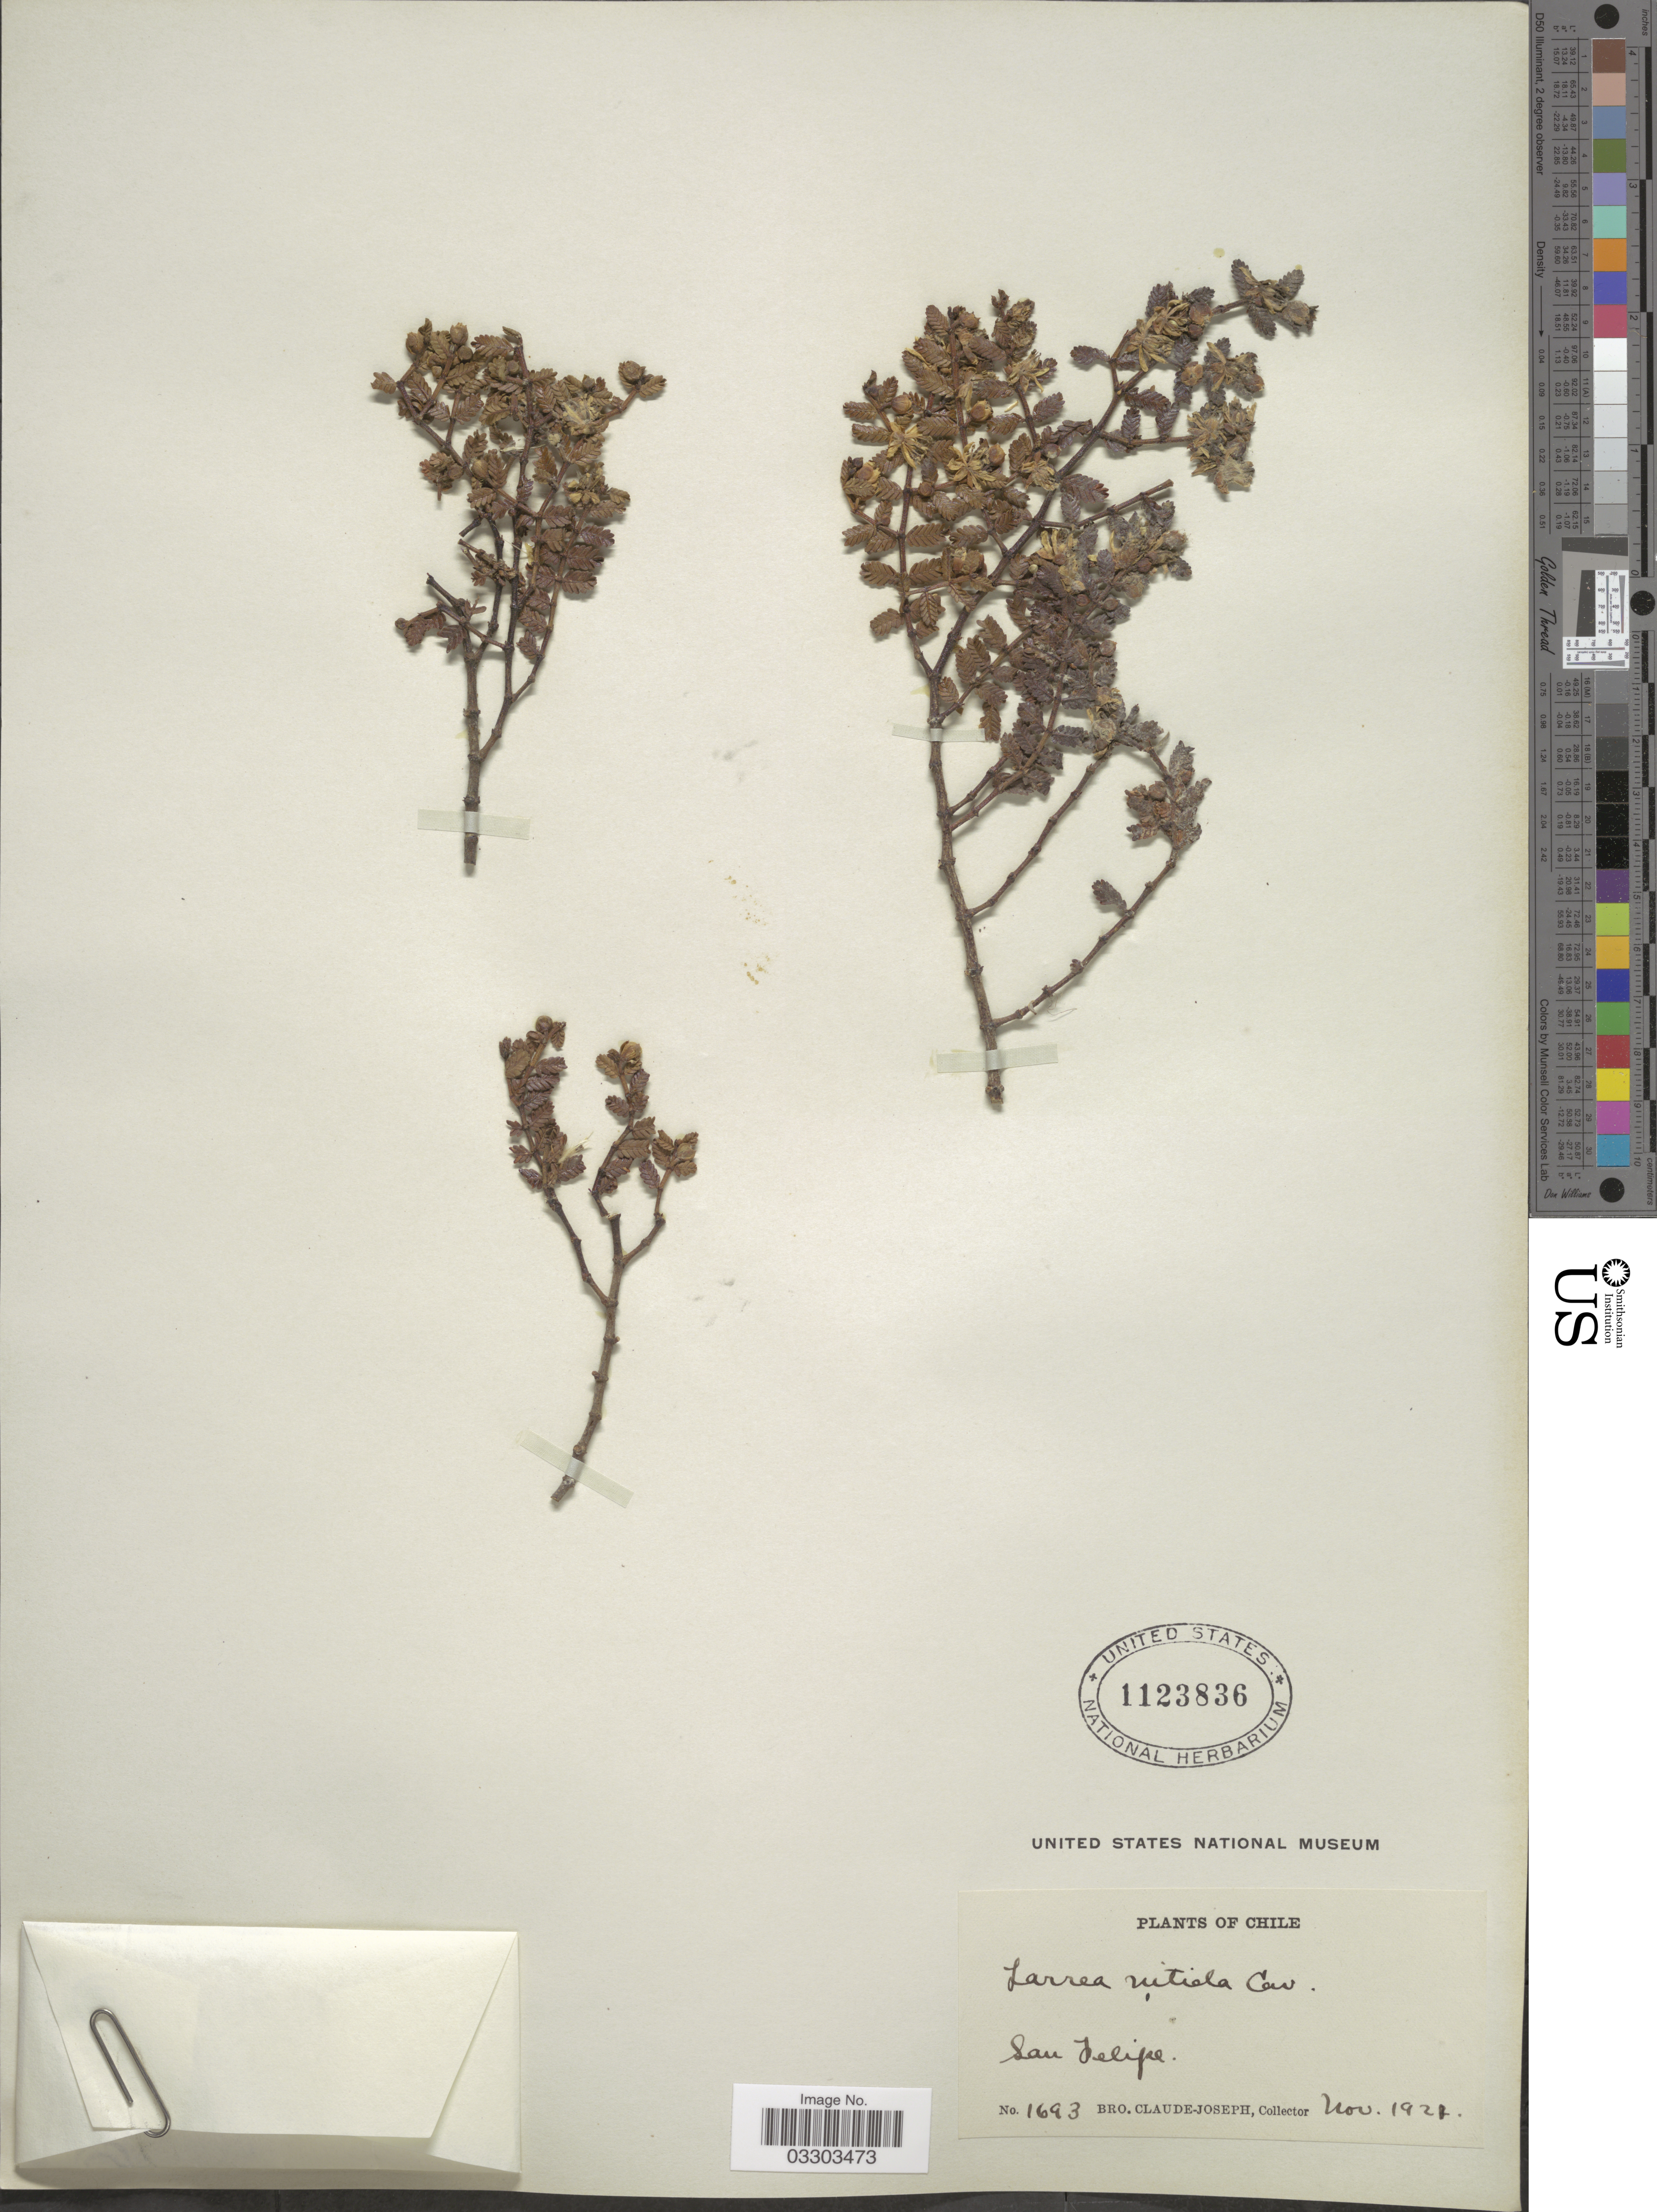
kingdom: Plantae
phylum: Tracheophyta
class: Magnoliopsida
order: Zygophyllales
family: Zygophyllaceae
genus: Larrea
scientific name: Larrea nitida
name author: Cav.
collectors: Bro. Claude-Joseph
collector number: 1693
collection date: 1921-11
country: Chile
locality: San Felipe.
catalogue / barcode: US 1123836